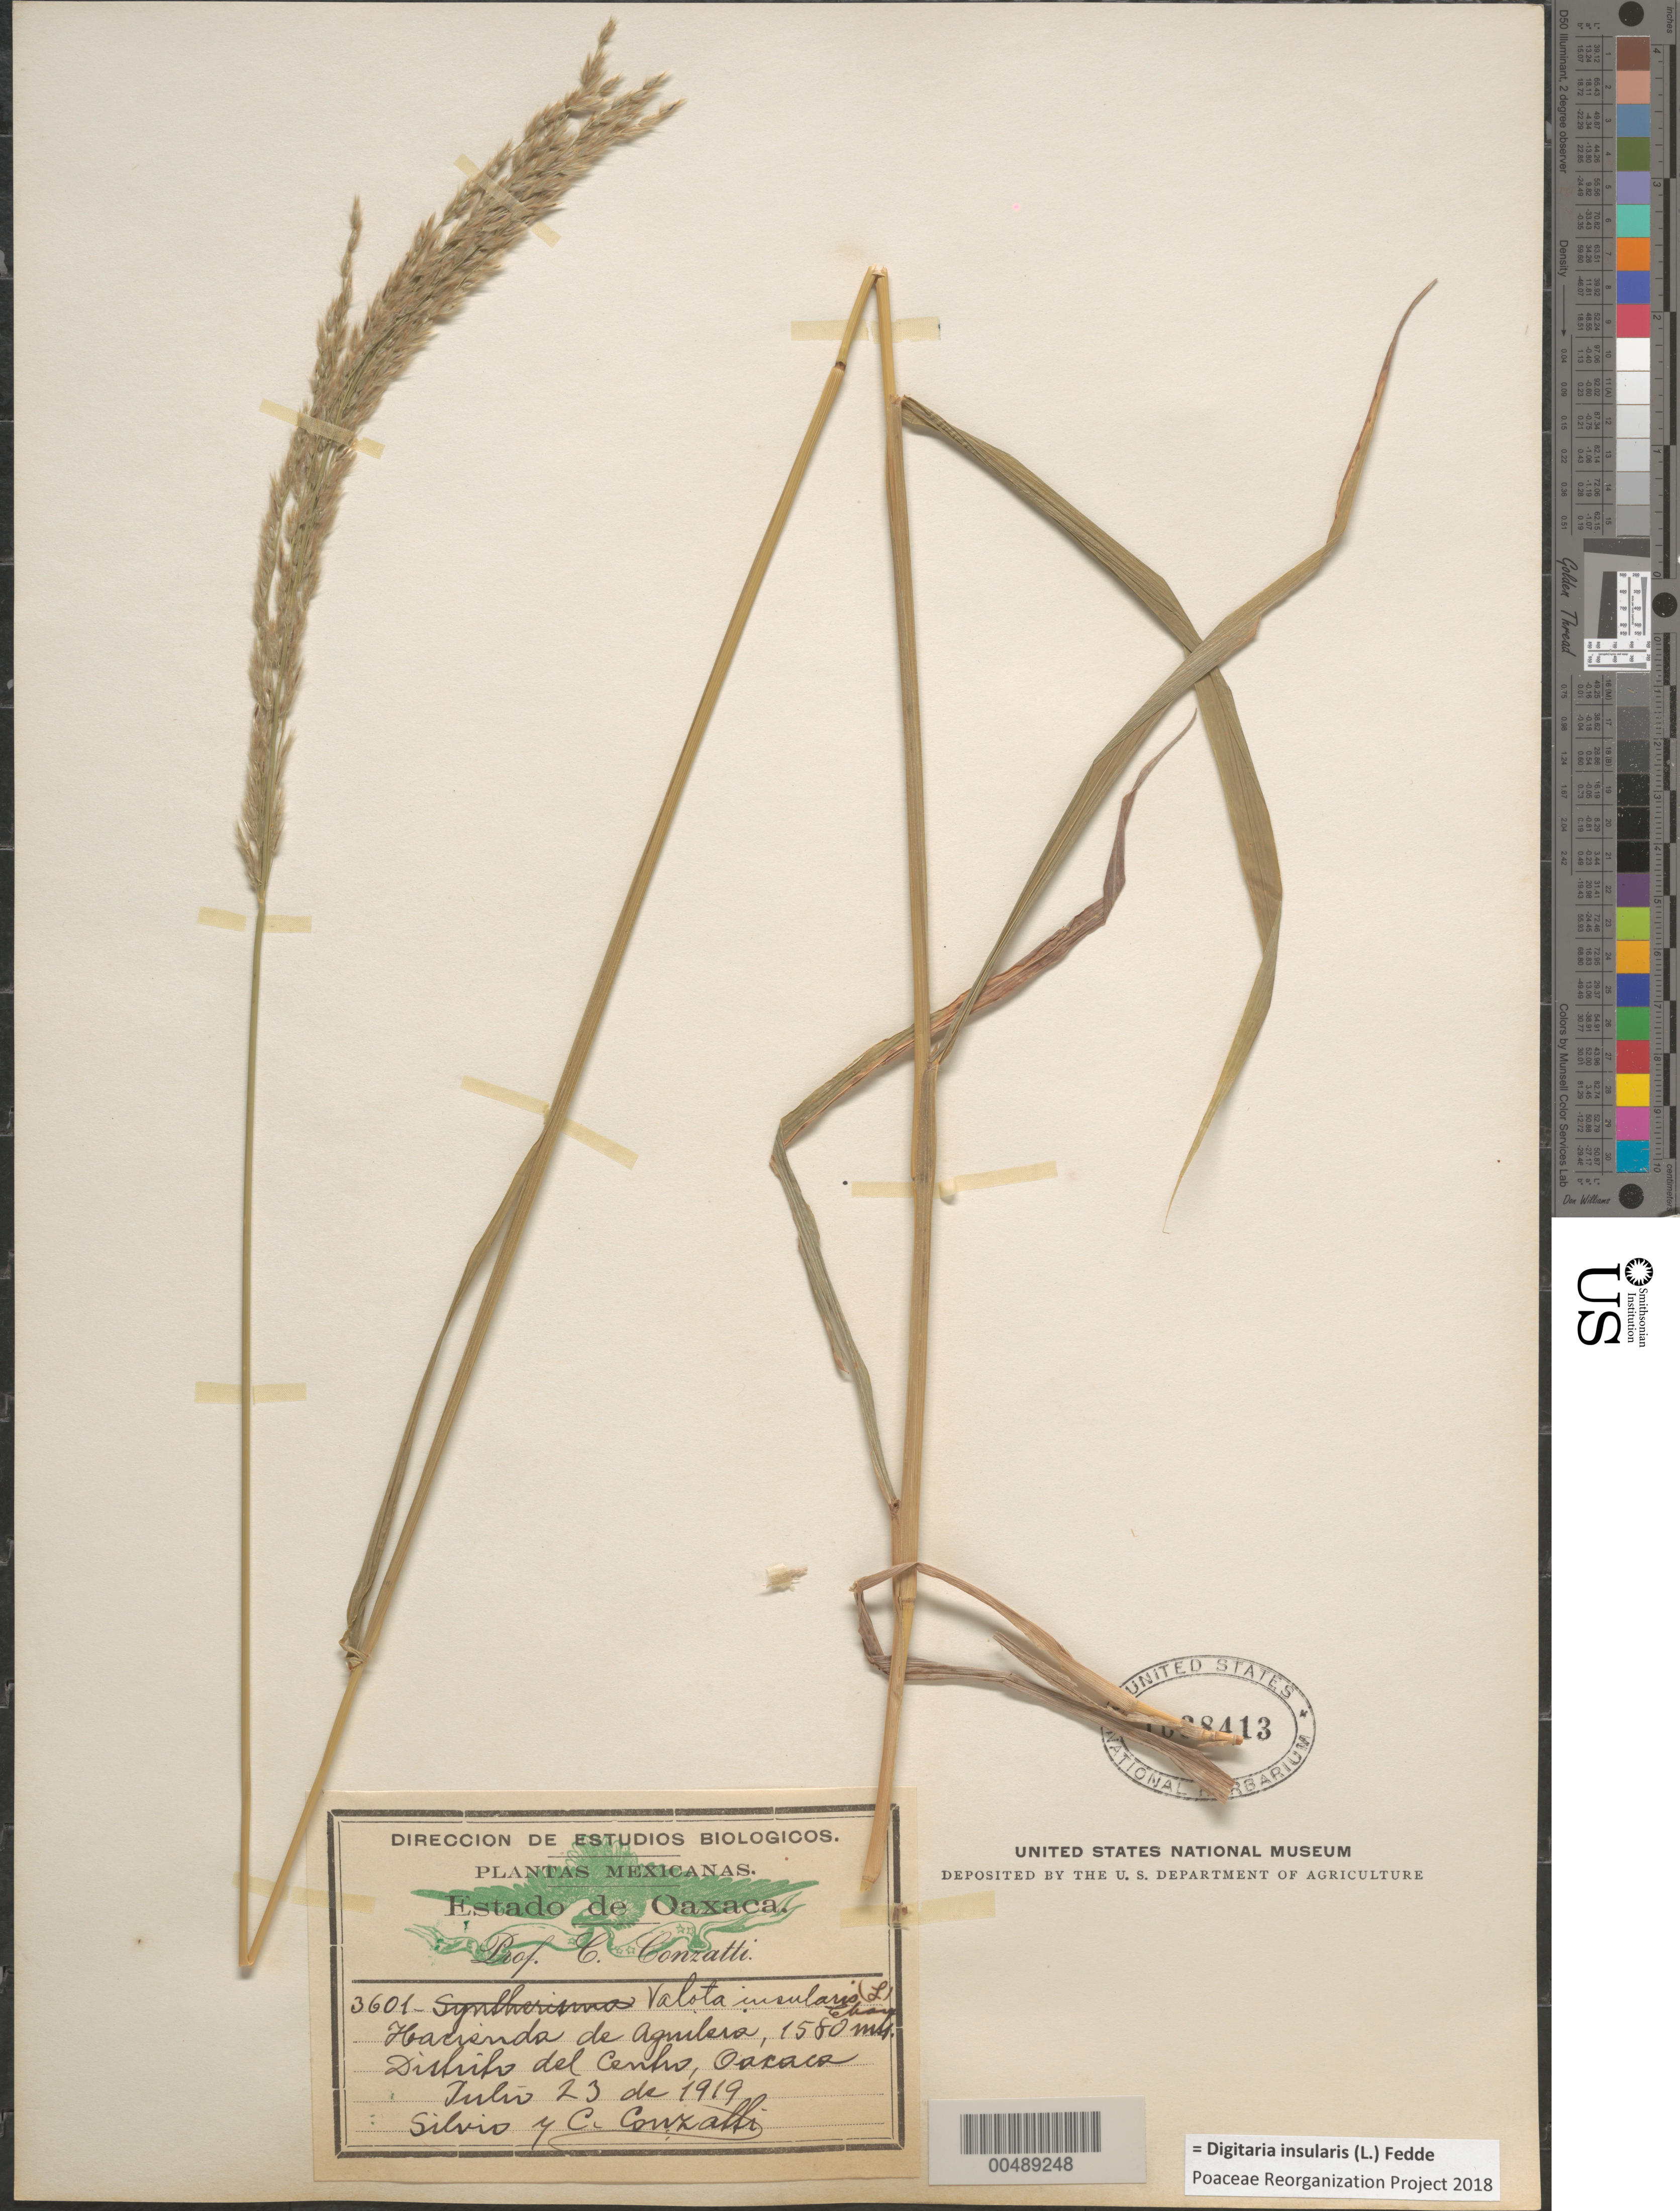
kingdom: Plantae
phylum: Tracheophyta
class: Liliopsida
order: Poales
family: Poaceae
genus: Digitaria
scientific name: Digitaria insularis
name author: (L.) Fedde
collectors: C. Conzatti & Silvio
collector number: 3601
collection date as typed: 23 Jul 1919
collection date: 1919-07-23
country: Mexico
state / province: Oaxaca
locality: Hacienda de Aguileia, Centro Dist.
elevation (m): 1580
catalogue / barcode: US 1038413